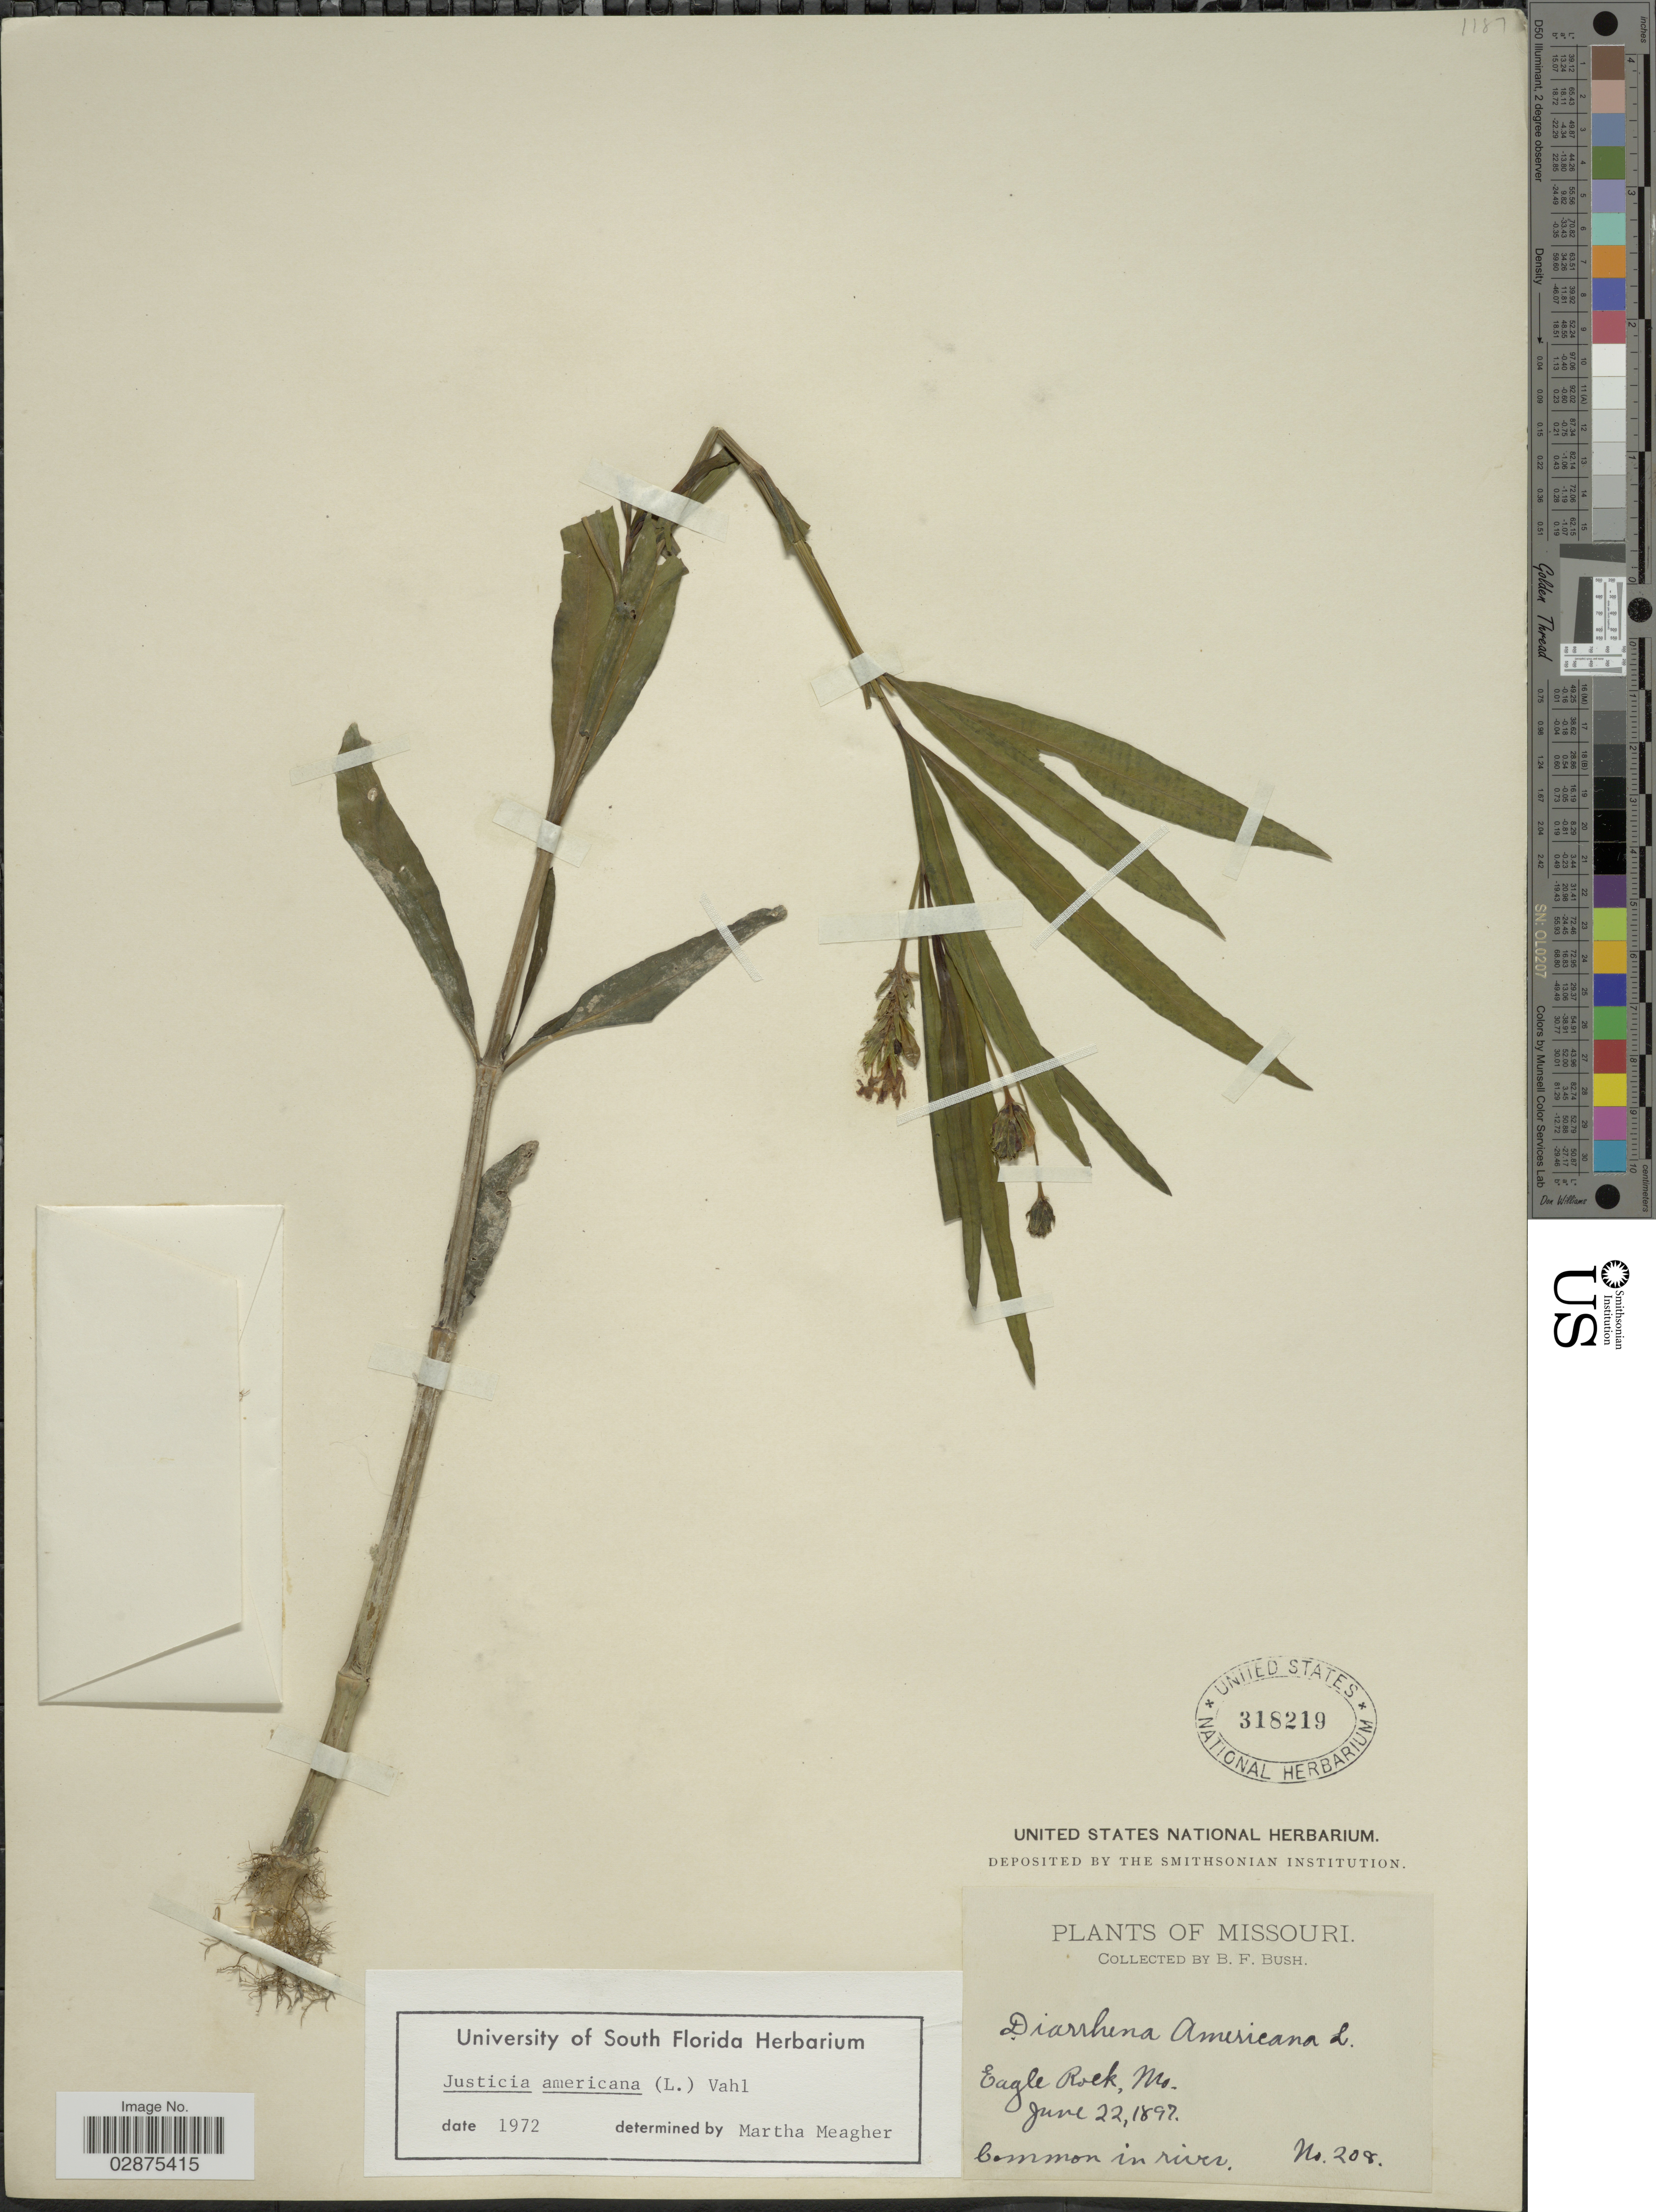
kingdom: Plantae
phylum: Tracheophyta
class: Magnoliopsida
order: Lamiales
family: Acanthaceae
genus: Justicia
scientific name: Justicia americana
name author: (L.) Vahl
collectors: B. F. Bush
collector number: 208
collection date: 1897-06-22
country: United States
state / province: Missouri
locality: Eagle Rock, Mo.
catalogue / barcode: US 318219